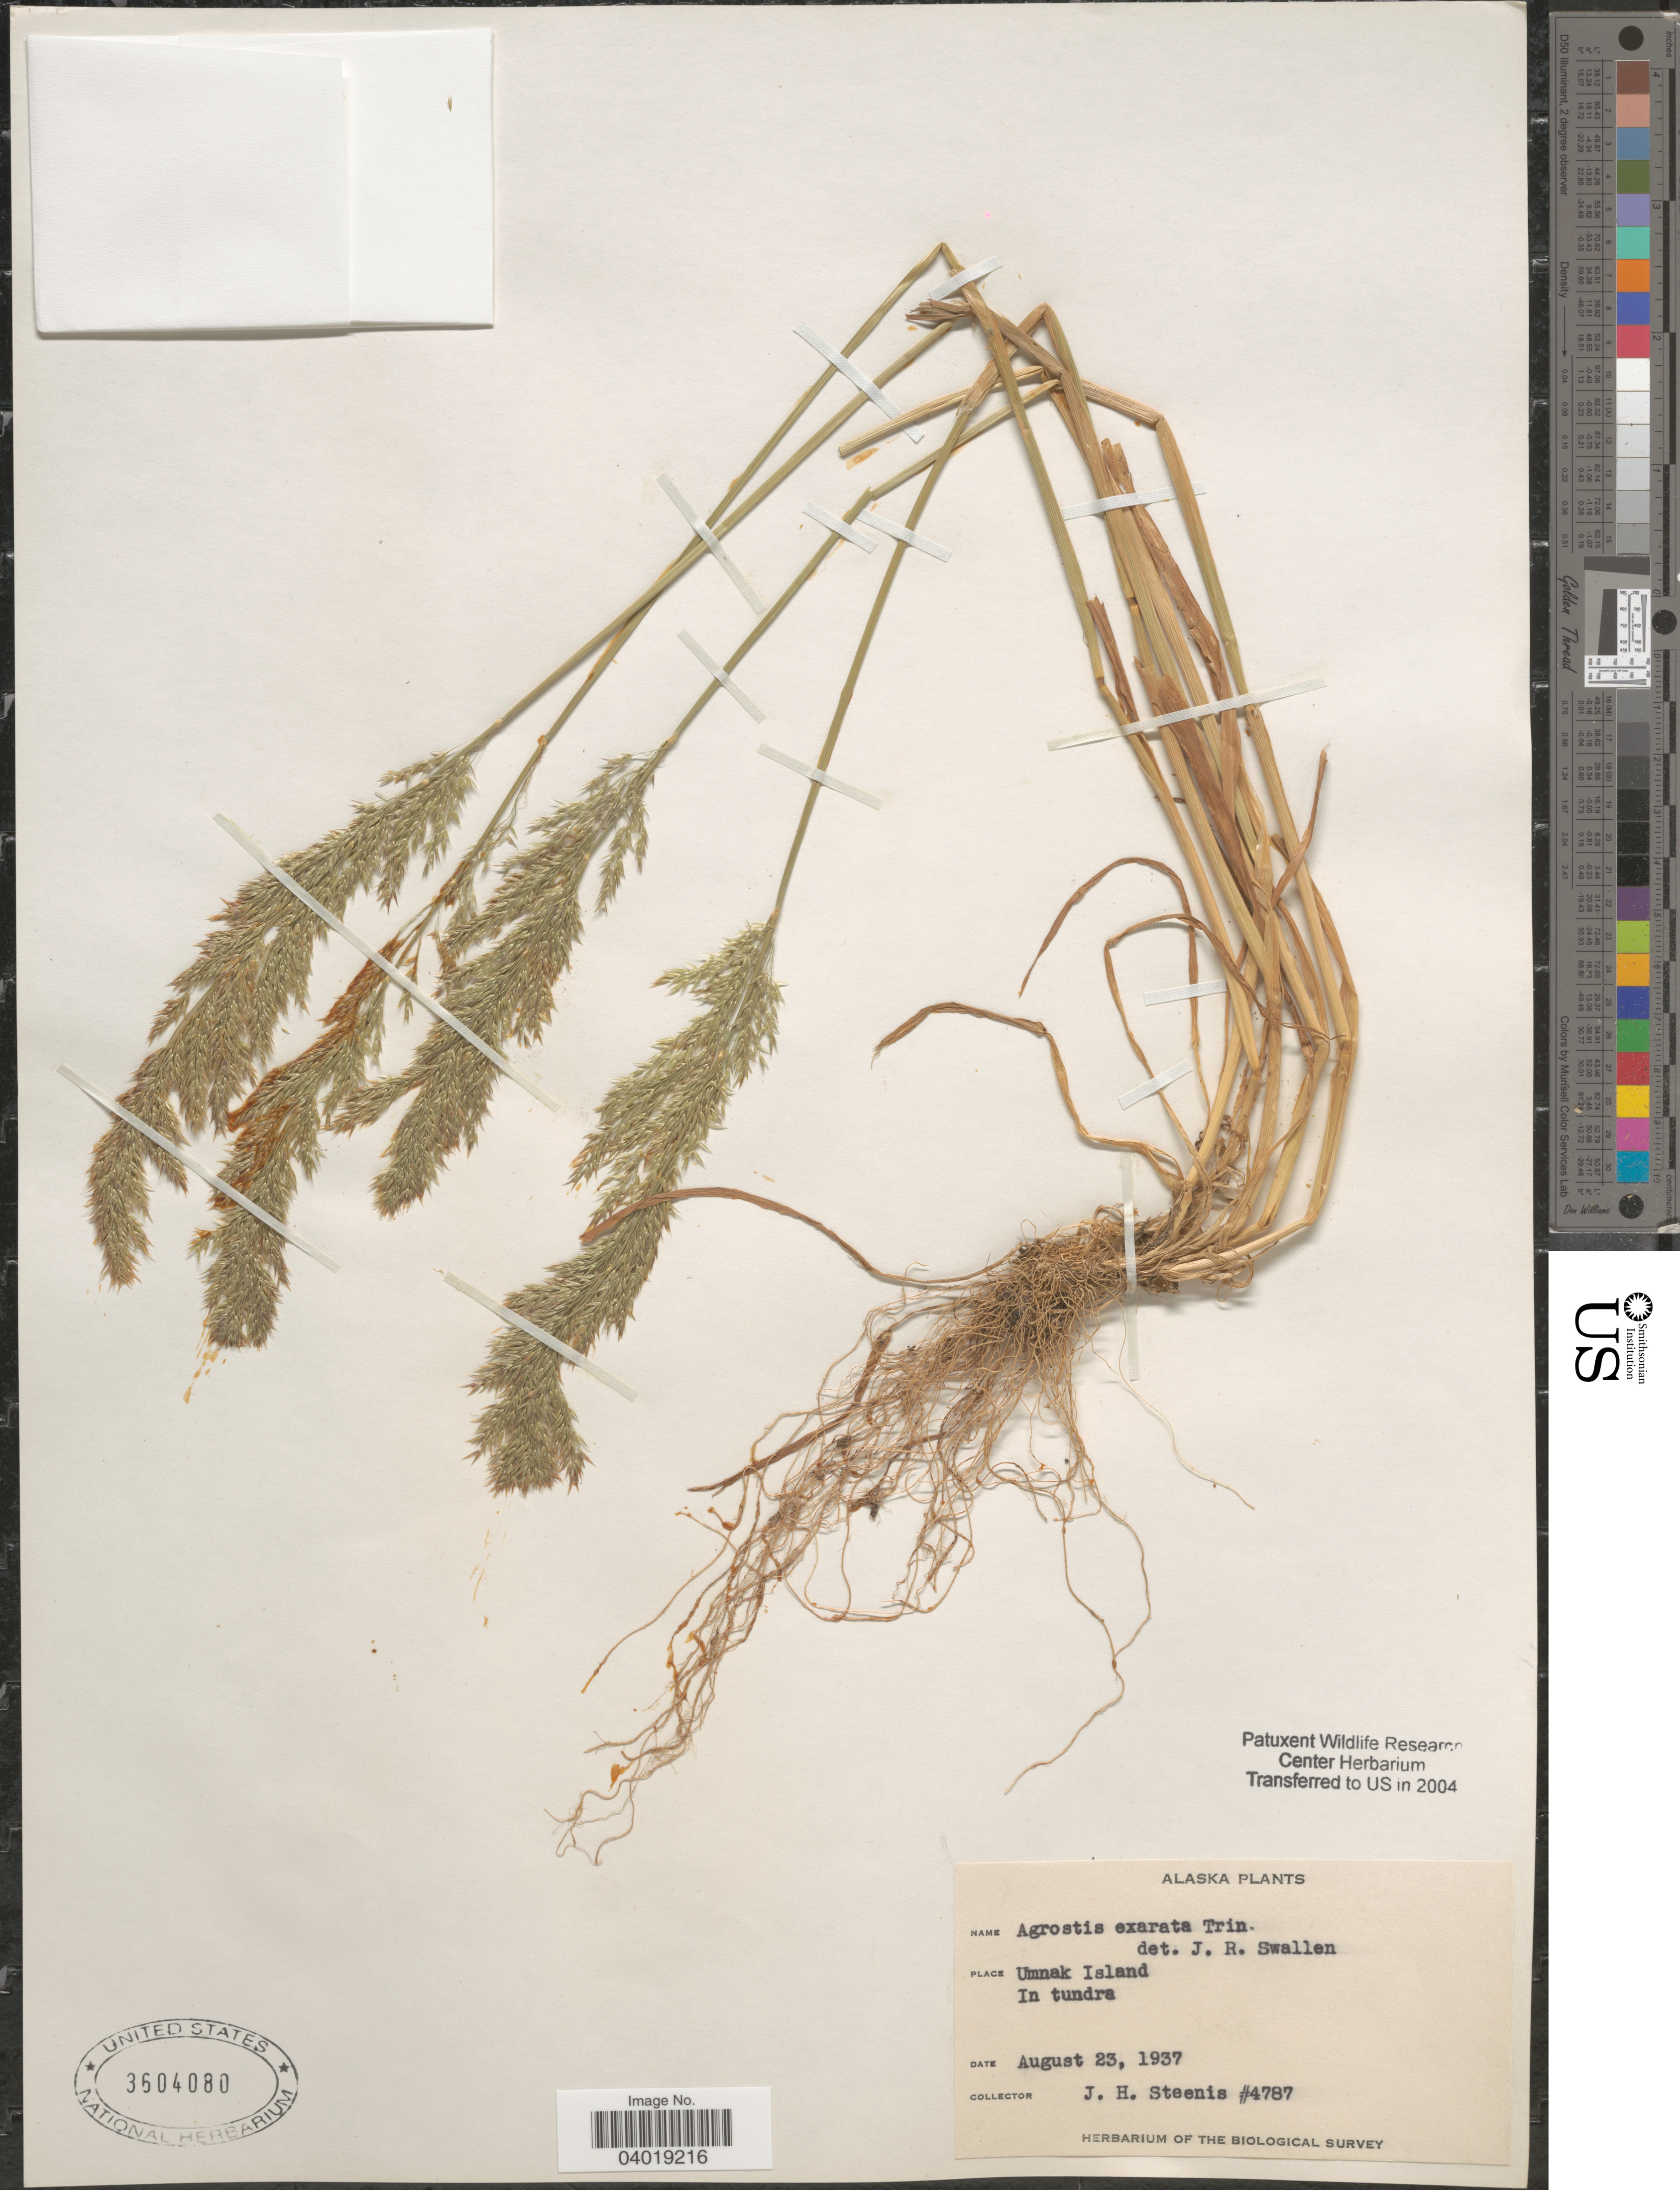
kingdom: Plantae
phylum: Tracheophyta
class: Liliopsida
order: Poales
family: Poaceae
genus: Agrostis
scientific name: Agrostis exarata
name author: Trin.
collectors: J. H. Steenis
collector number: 4787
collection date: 1937-08-23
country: United States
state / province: Alaska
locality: Umnak Island.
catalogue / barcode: US 3604080